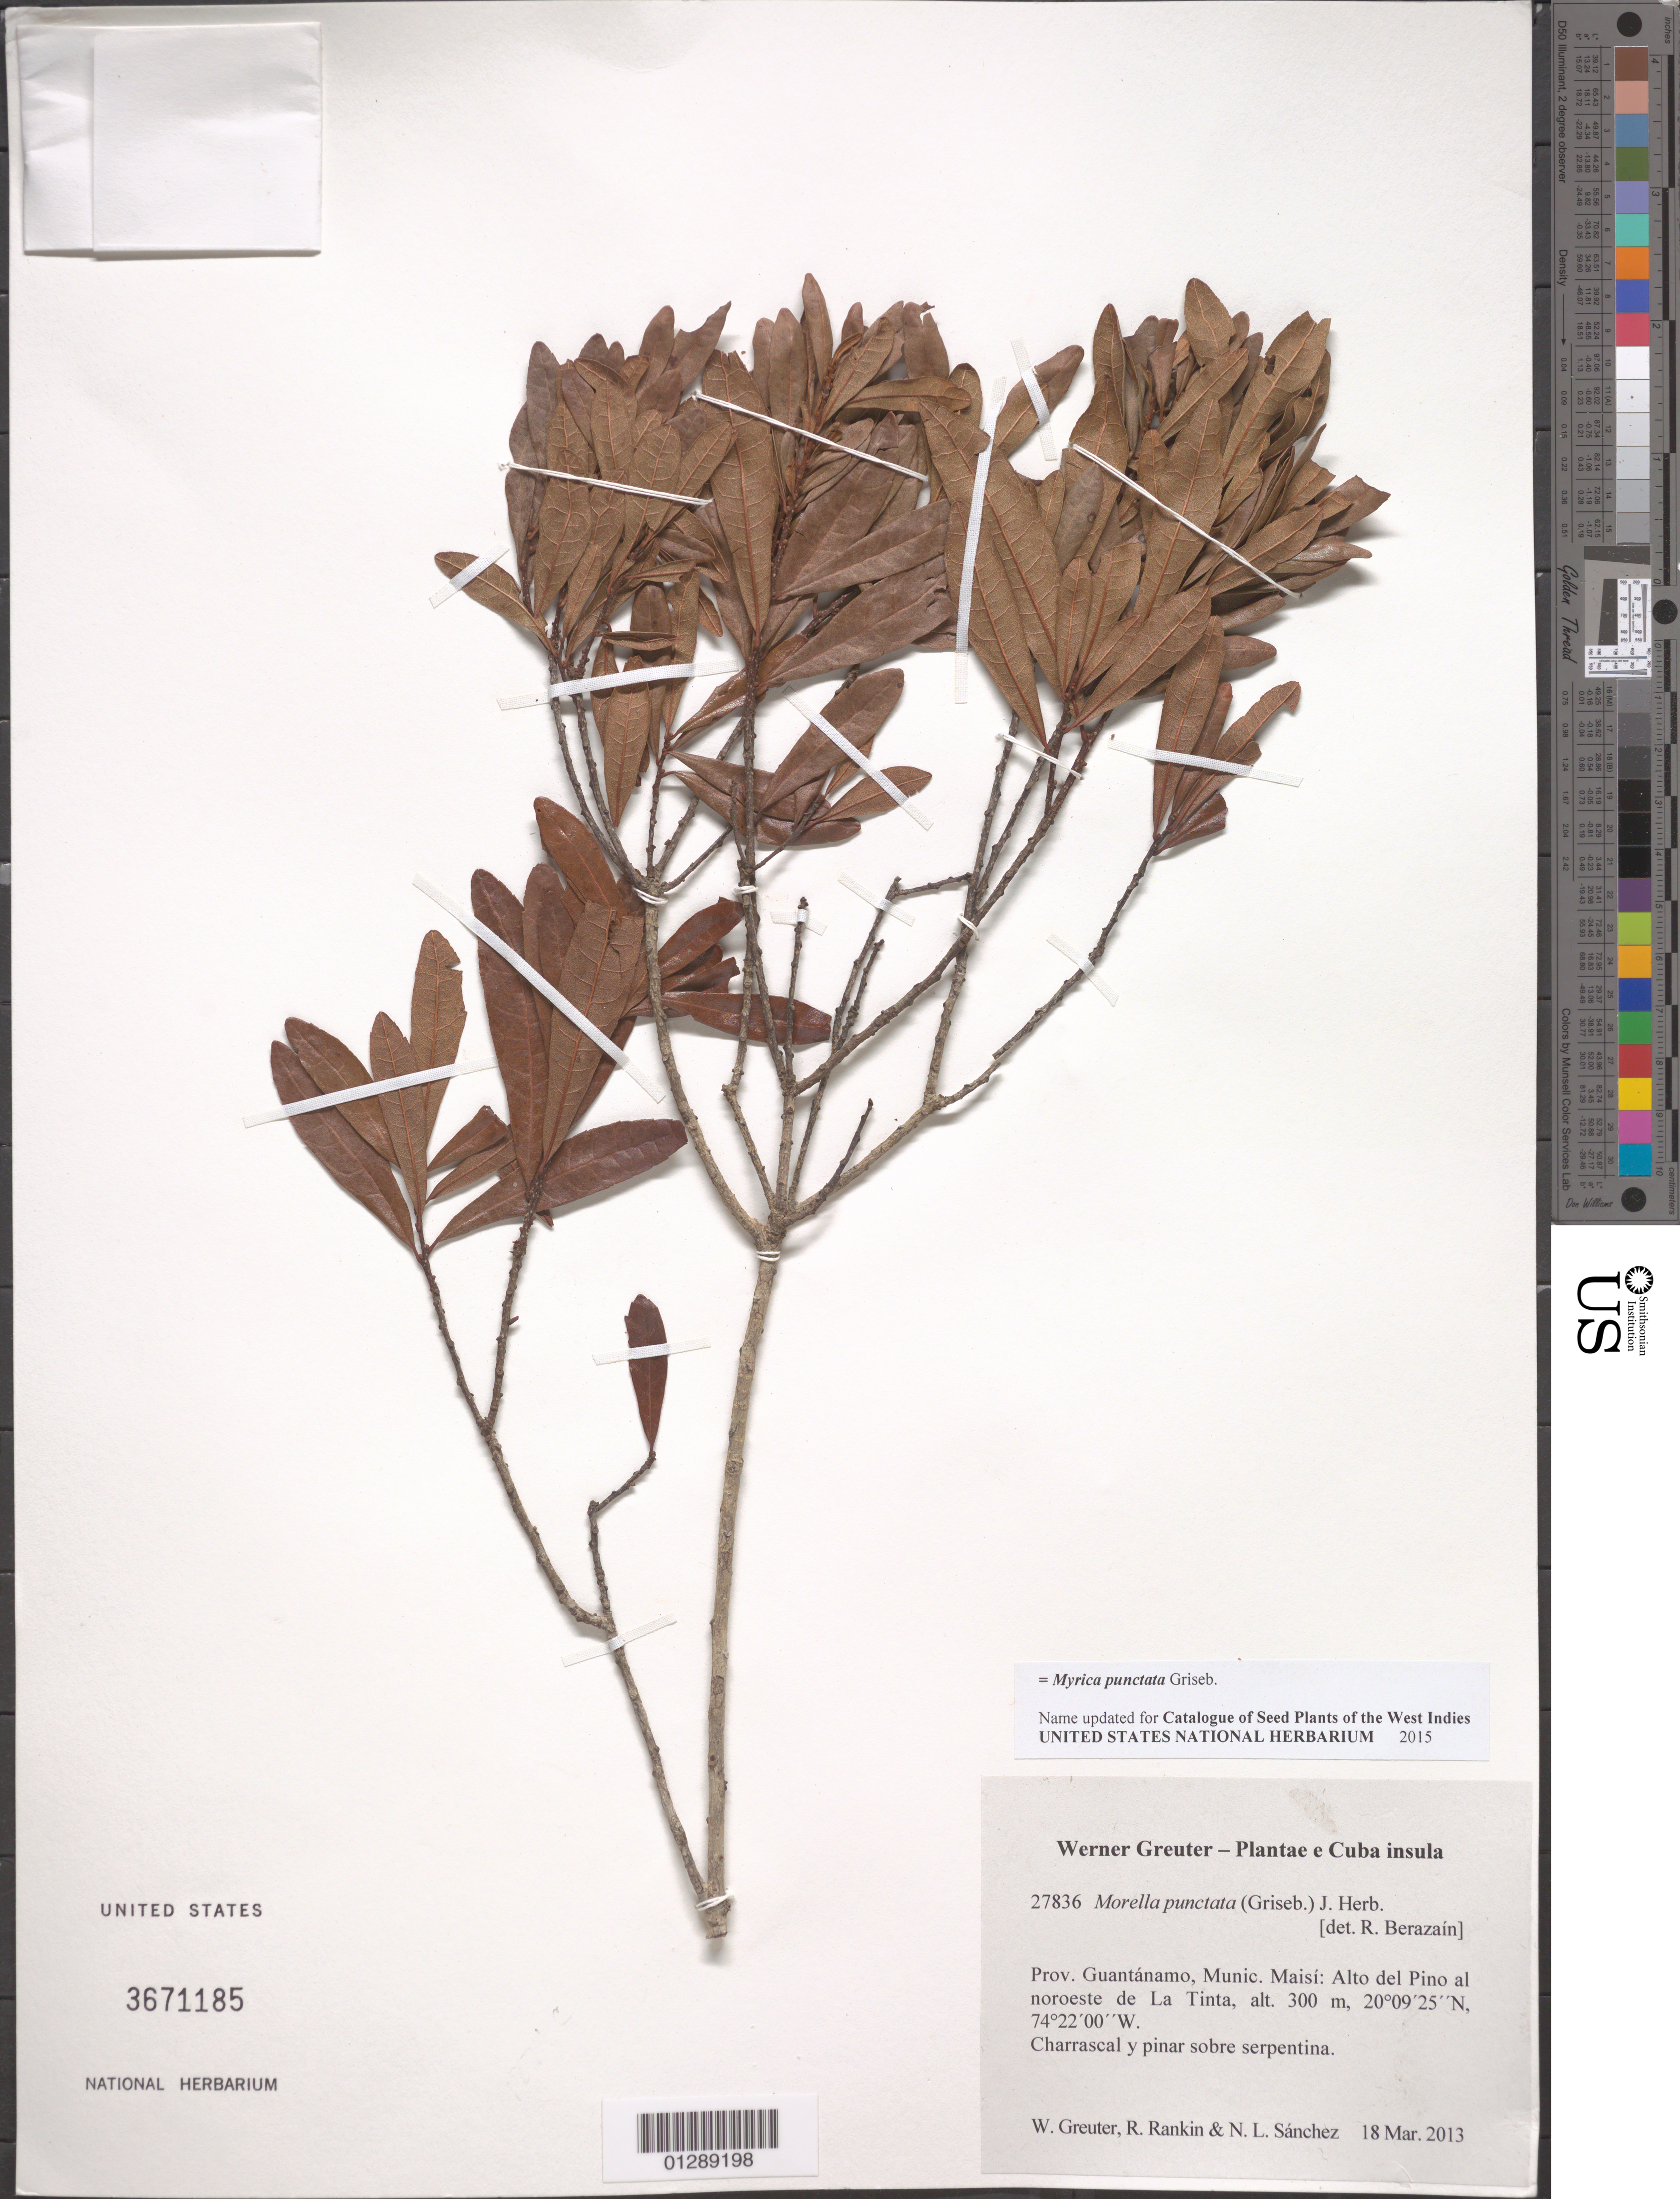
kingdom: Plantae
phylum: Tracheophyta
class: Magnoliopsida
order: Fagales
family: Myricaceae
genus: Morella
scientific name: Morella punctata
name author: (Griseb.) J. Herb.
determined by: Berazaín, R.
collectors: W. R. Greuter, R. Rankin Rodriguez & N. Sanchez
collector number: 27836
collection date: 2013-03-18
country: Cuba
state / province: Guantanamo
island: Cuba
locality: Munic. Maisí: Alto del Pino al noroeste de La Tinta.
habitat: Charrascal y pinar sobre serpentina.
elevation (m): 300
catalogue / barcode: US 3671185